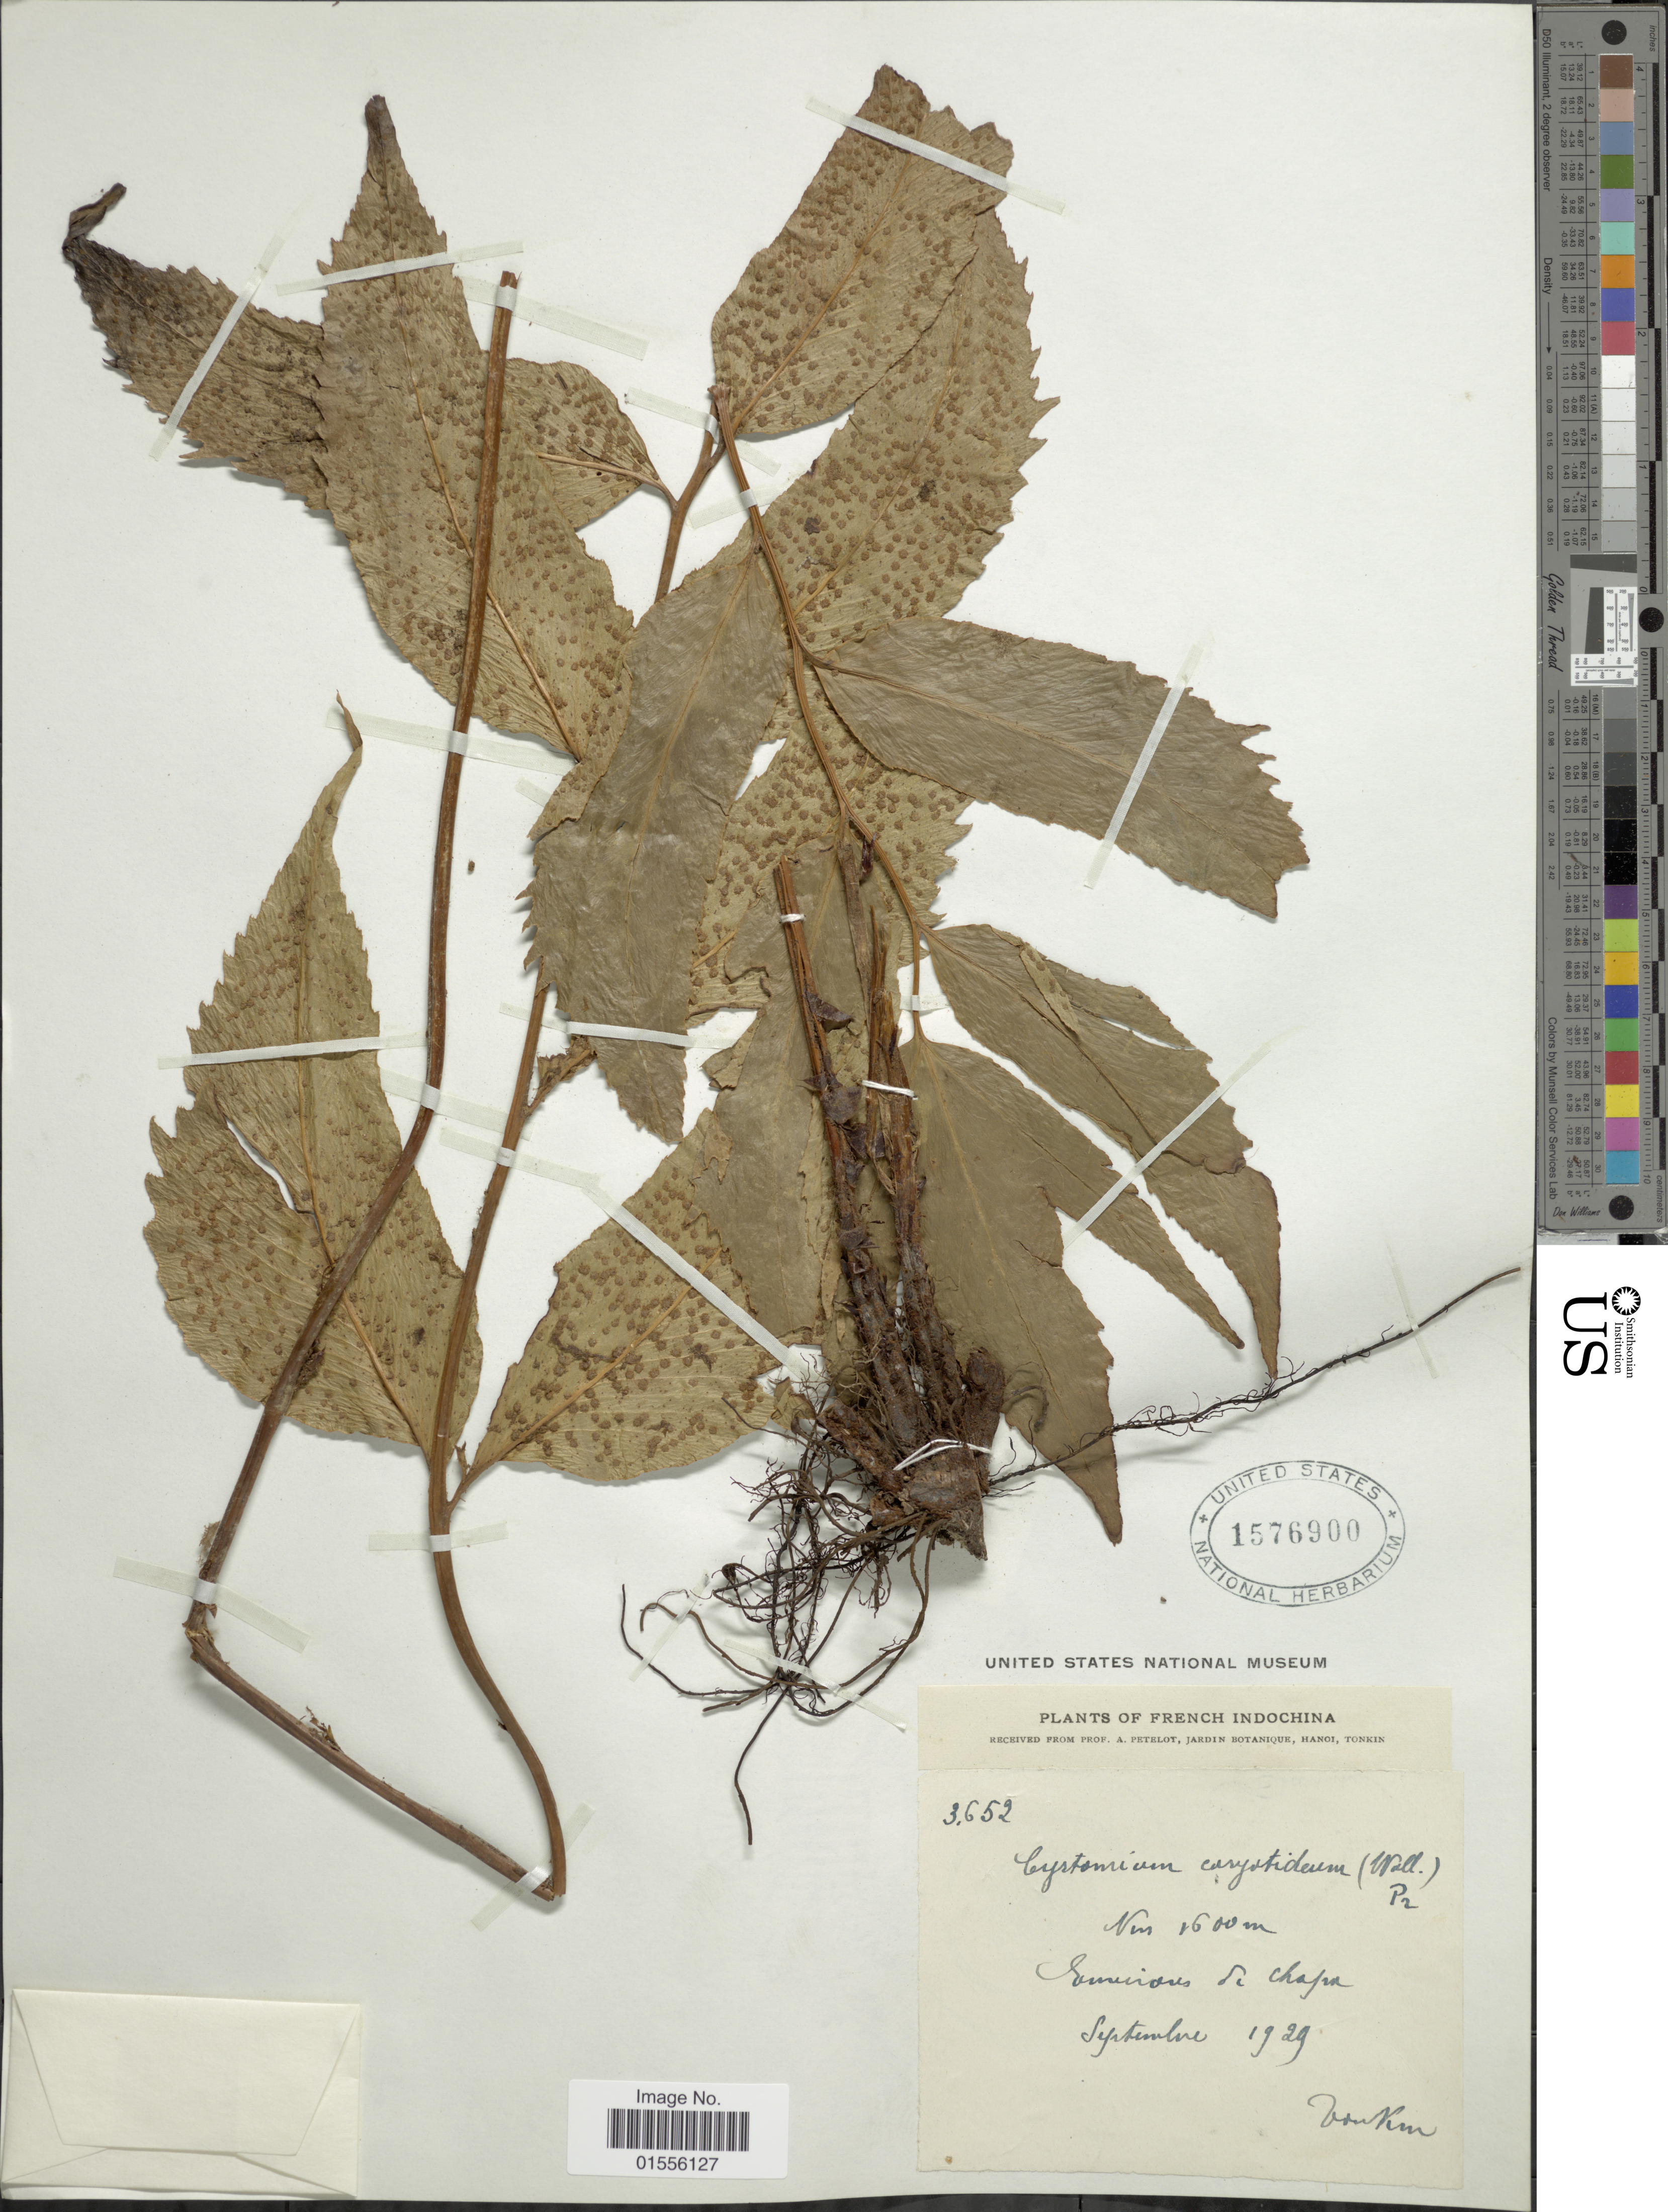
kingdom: Plantae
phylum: Tracheophyta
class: Polypodiopsida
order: Polypodiales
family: Dryopteridaceae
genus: Cyrtomium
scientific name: Cyrtomium caryotideum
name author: (Wall. ex Hook. & Grev.) C. Presl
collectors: A. Petelot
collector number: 3652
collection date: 1929-09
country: Vietnam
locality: Tonkin. French IndoChina, Environs de Chapa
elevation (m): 1600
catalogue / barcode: US 1576900